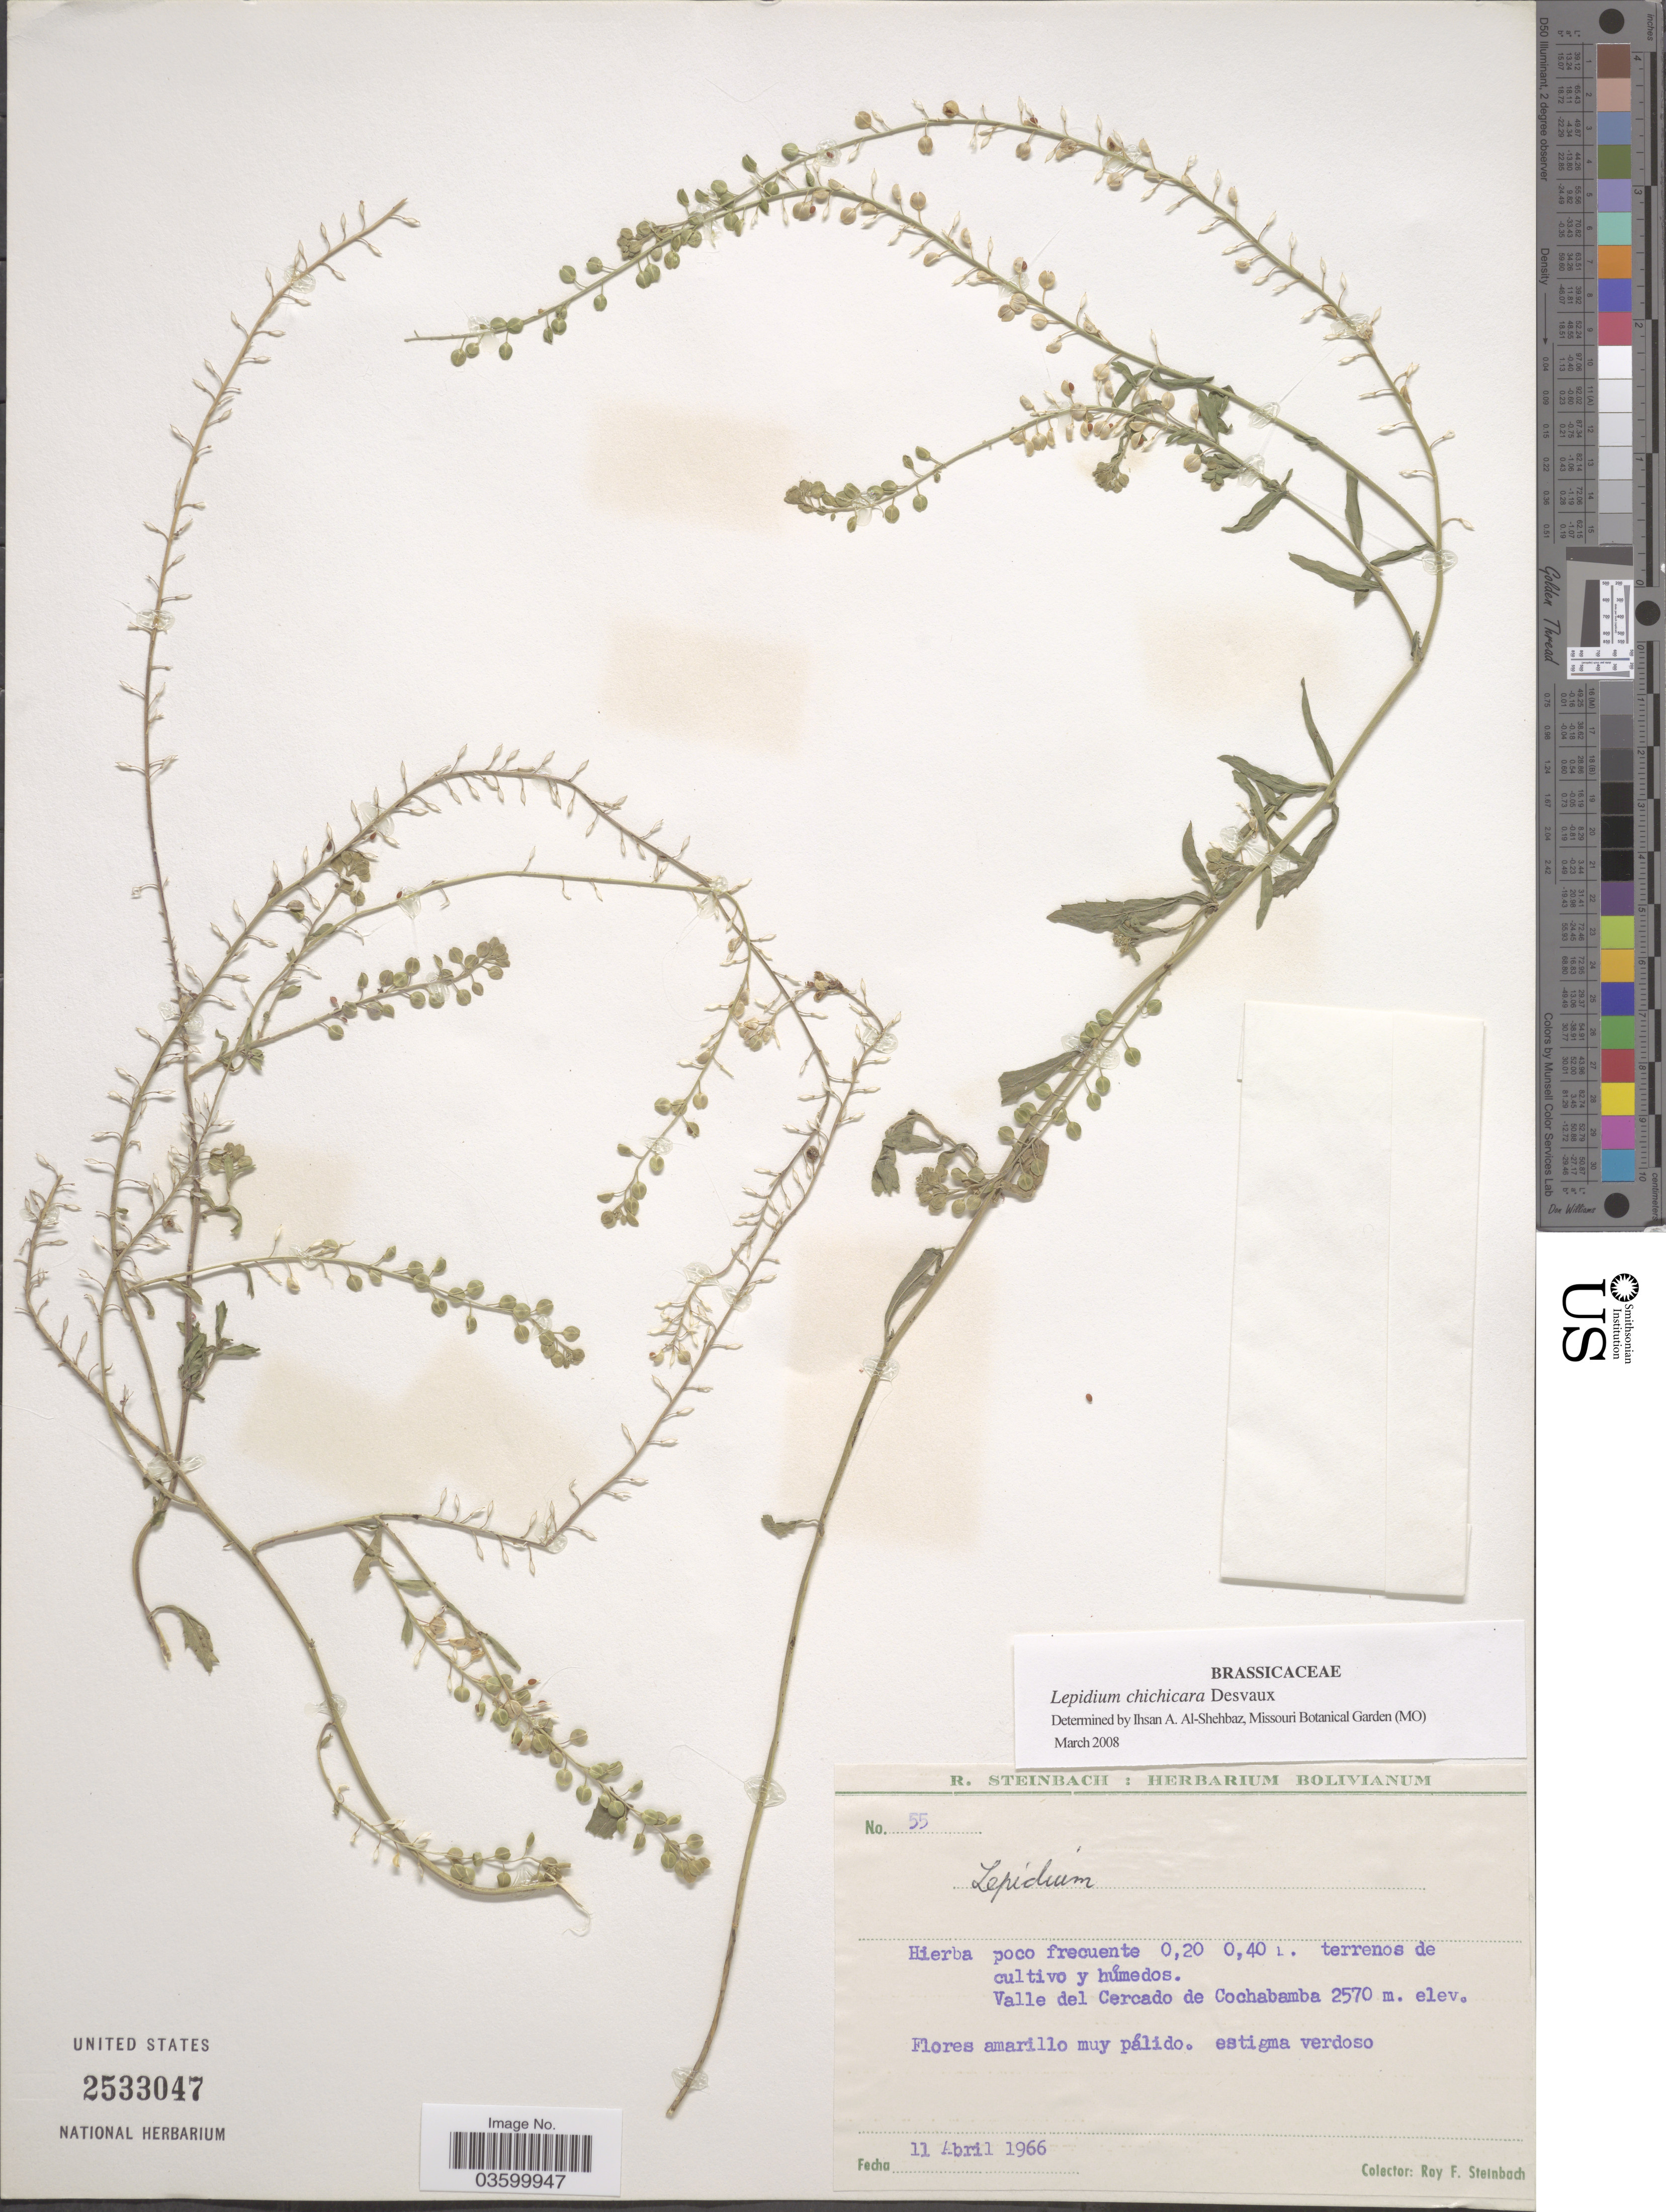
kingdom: Plantae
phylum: Tracheophyta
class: Magnoliopsida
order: Brassicales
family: Brassicaceae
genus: Lepidium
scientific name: Lepidium chichicara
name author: Desv.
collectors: R. F. Steinbach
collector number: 55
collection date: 1966-04-11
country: Bolivia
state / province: Cochabamba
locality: Valle del Cercado de Cochabamba.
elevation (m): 2570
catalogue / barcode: US 2533047